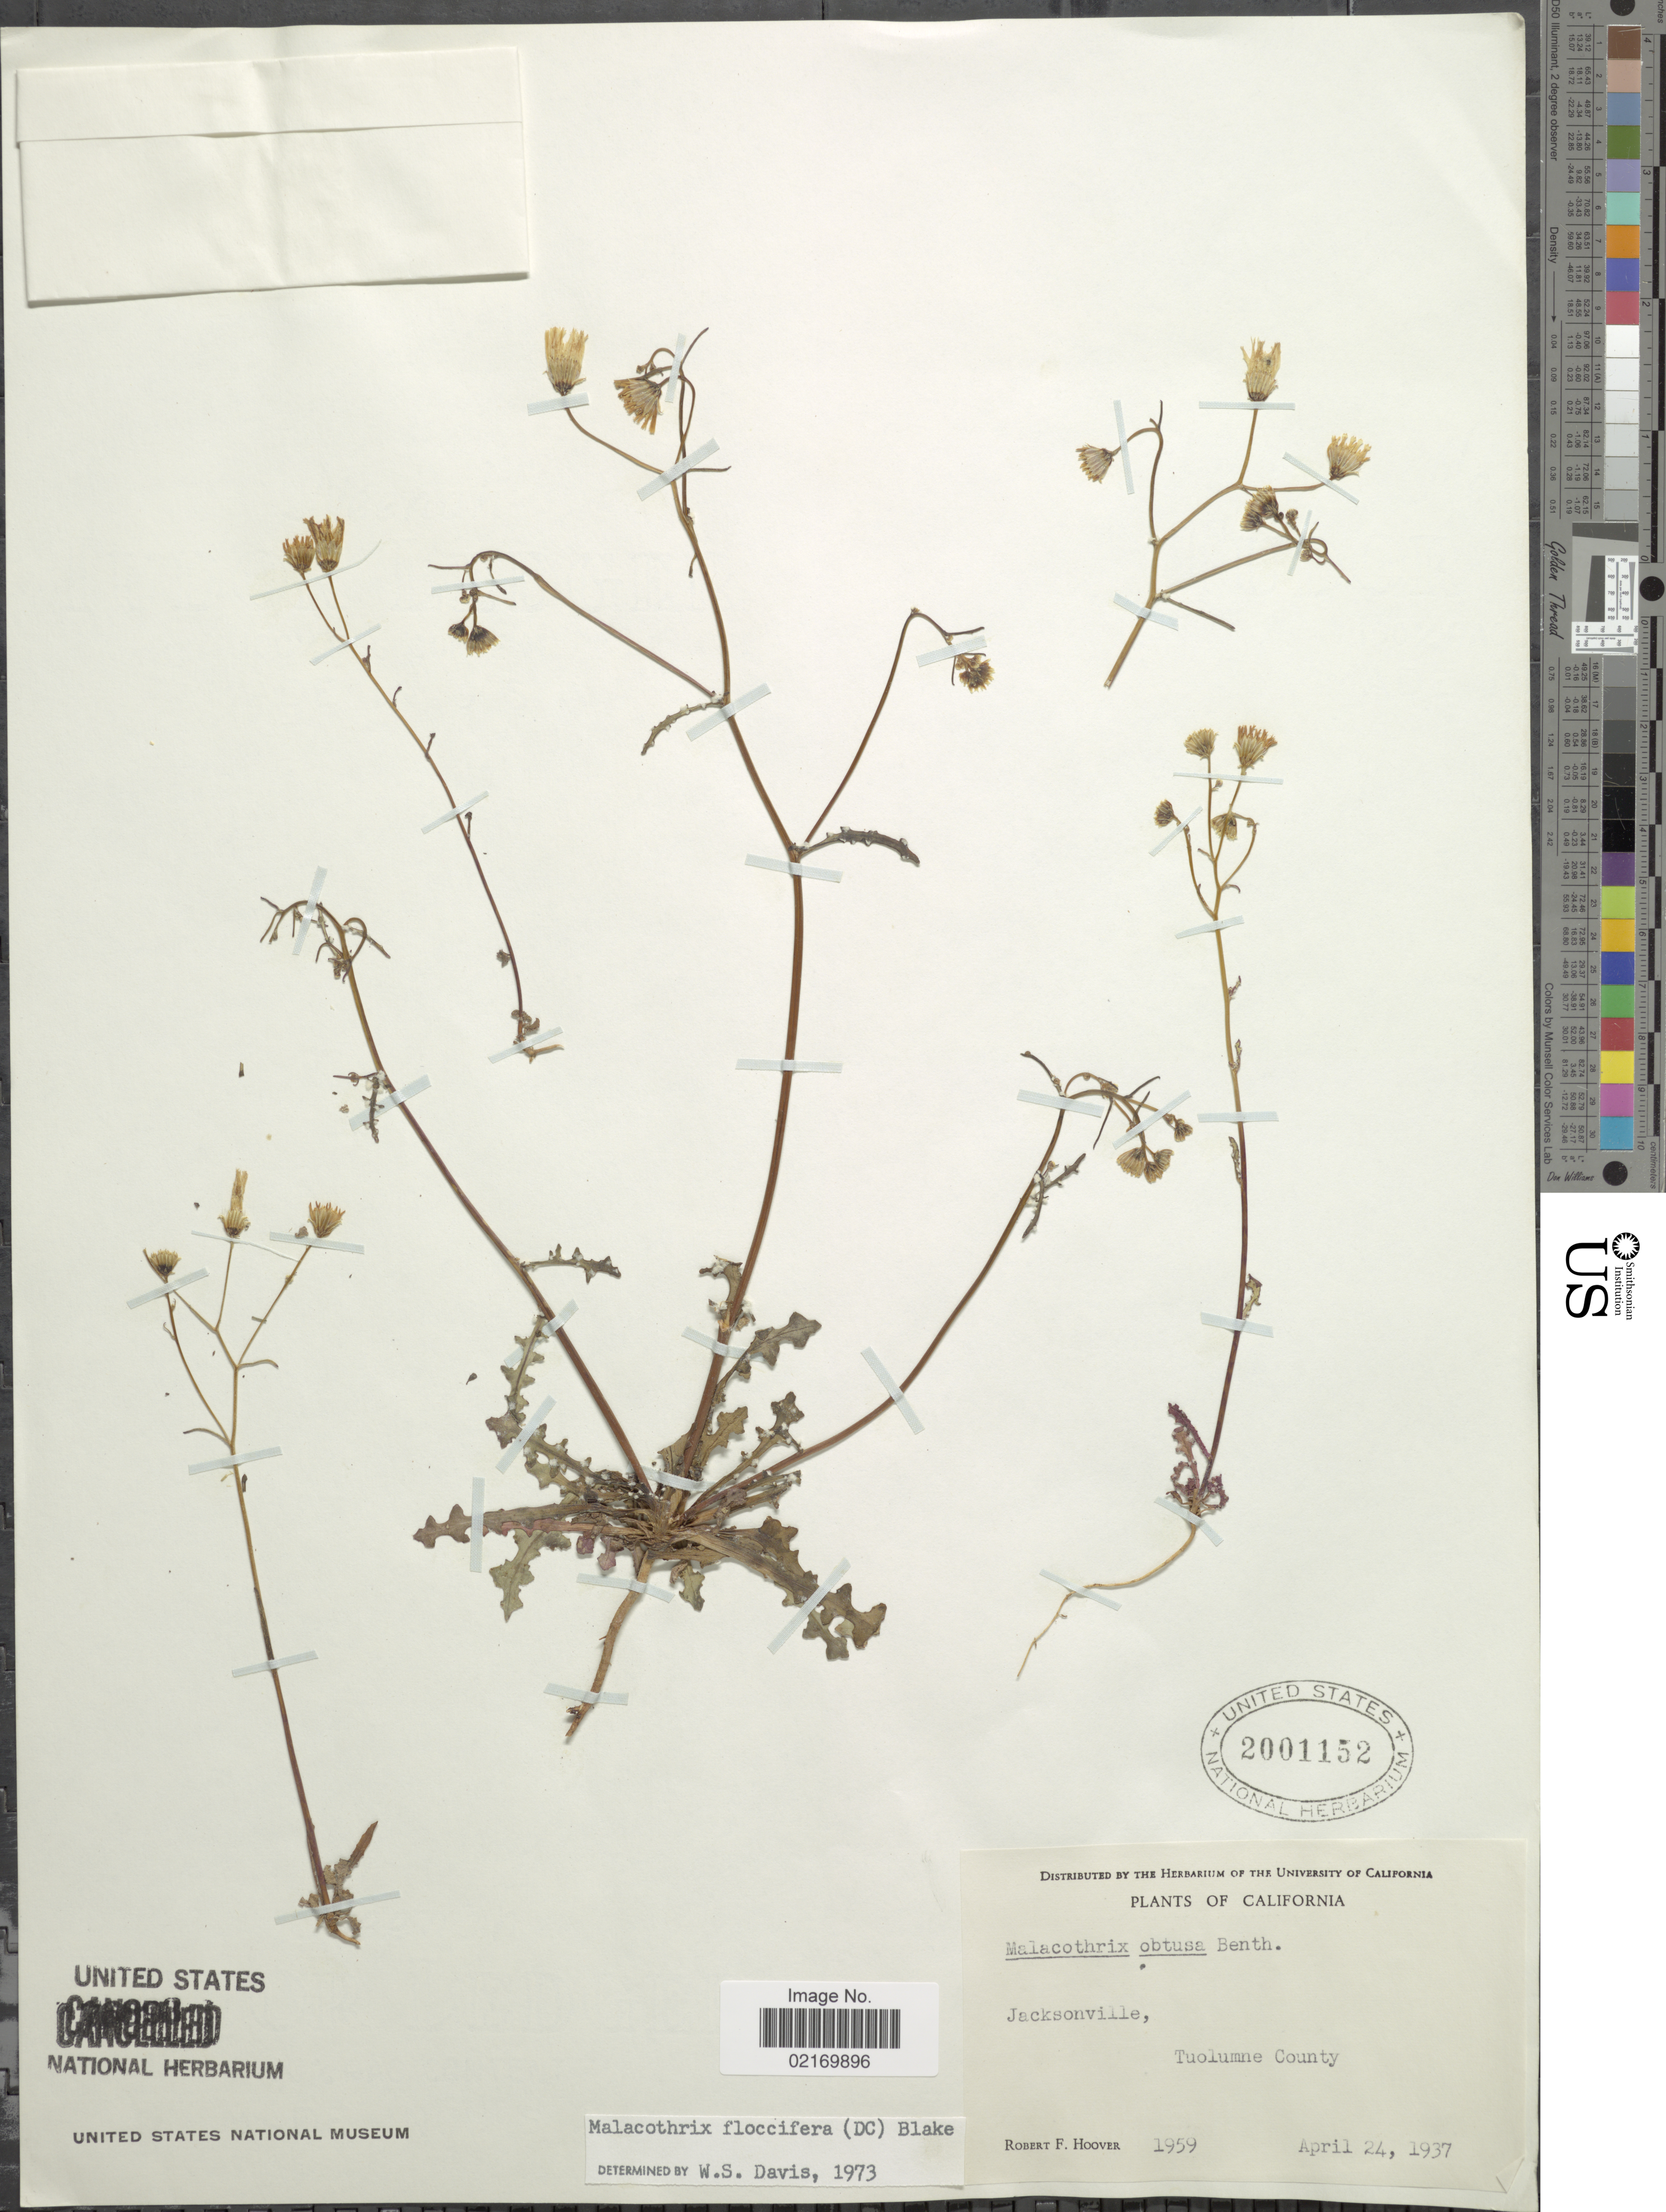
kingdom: Plantae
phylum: Tracheophyta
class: Magnoliopsida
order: Asterales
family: Asteraceae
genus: Malacothrix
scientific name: Malacothrix floccifera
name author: (DC.) S.F. Blake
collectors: R. F. Hoover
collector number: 1959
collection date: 1937-04-24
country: United States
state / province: California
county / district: Tuolumne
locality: Jacksonville, Toulumne County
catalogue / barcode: US 2001152